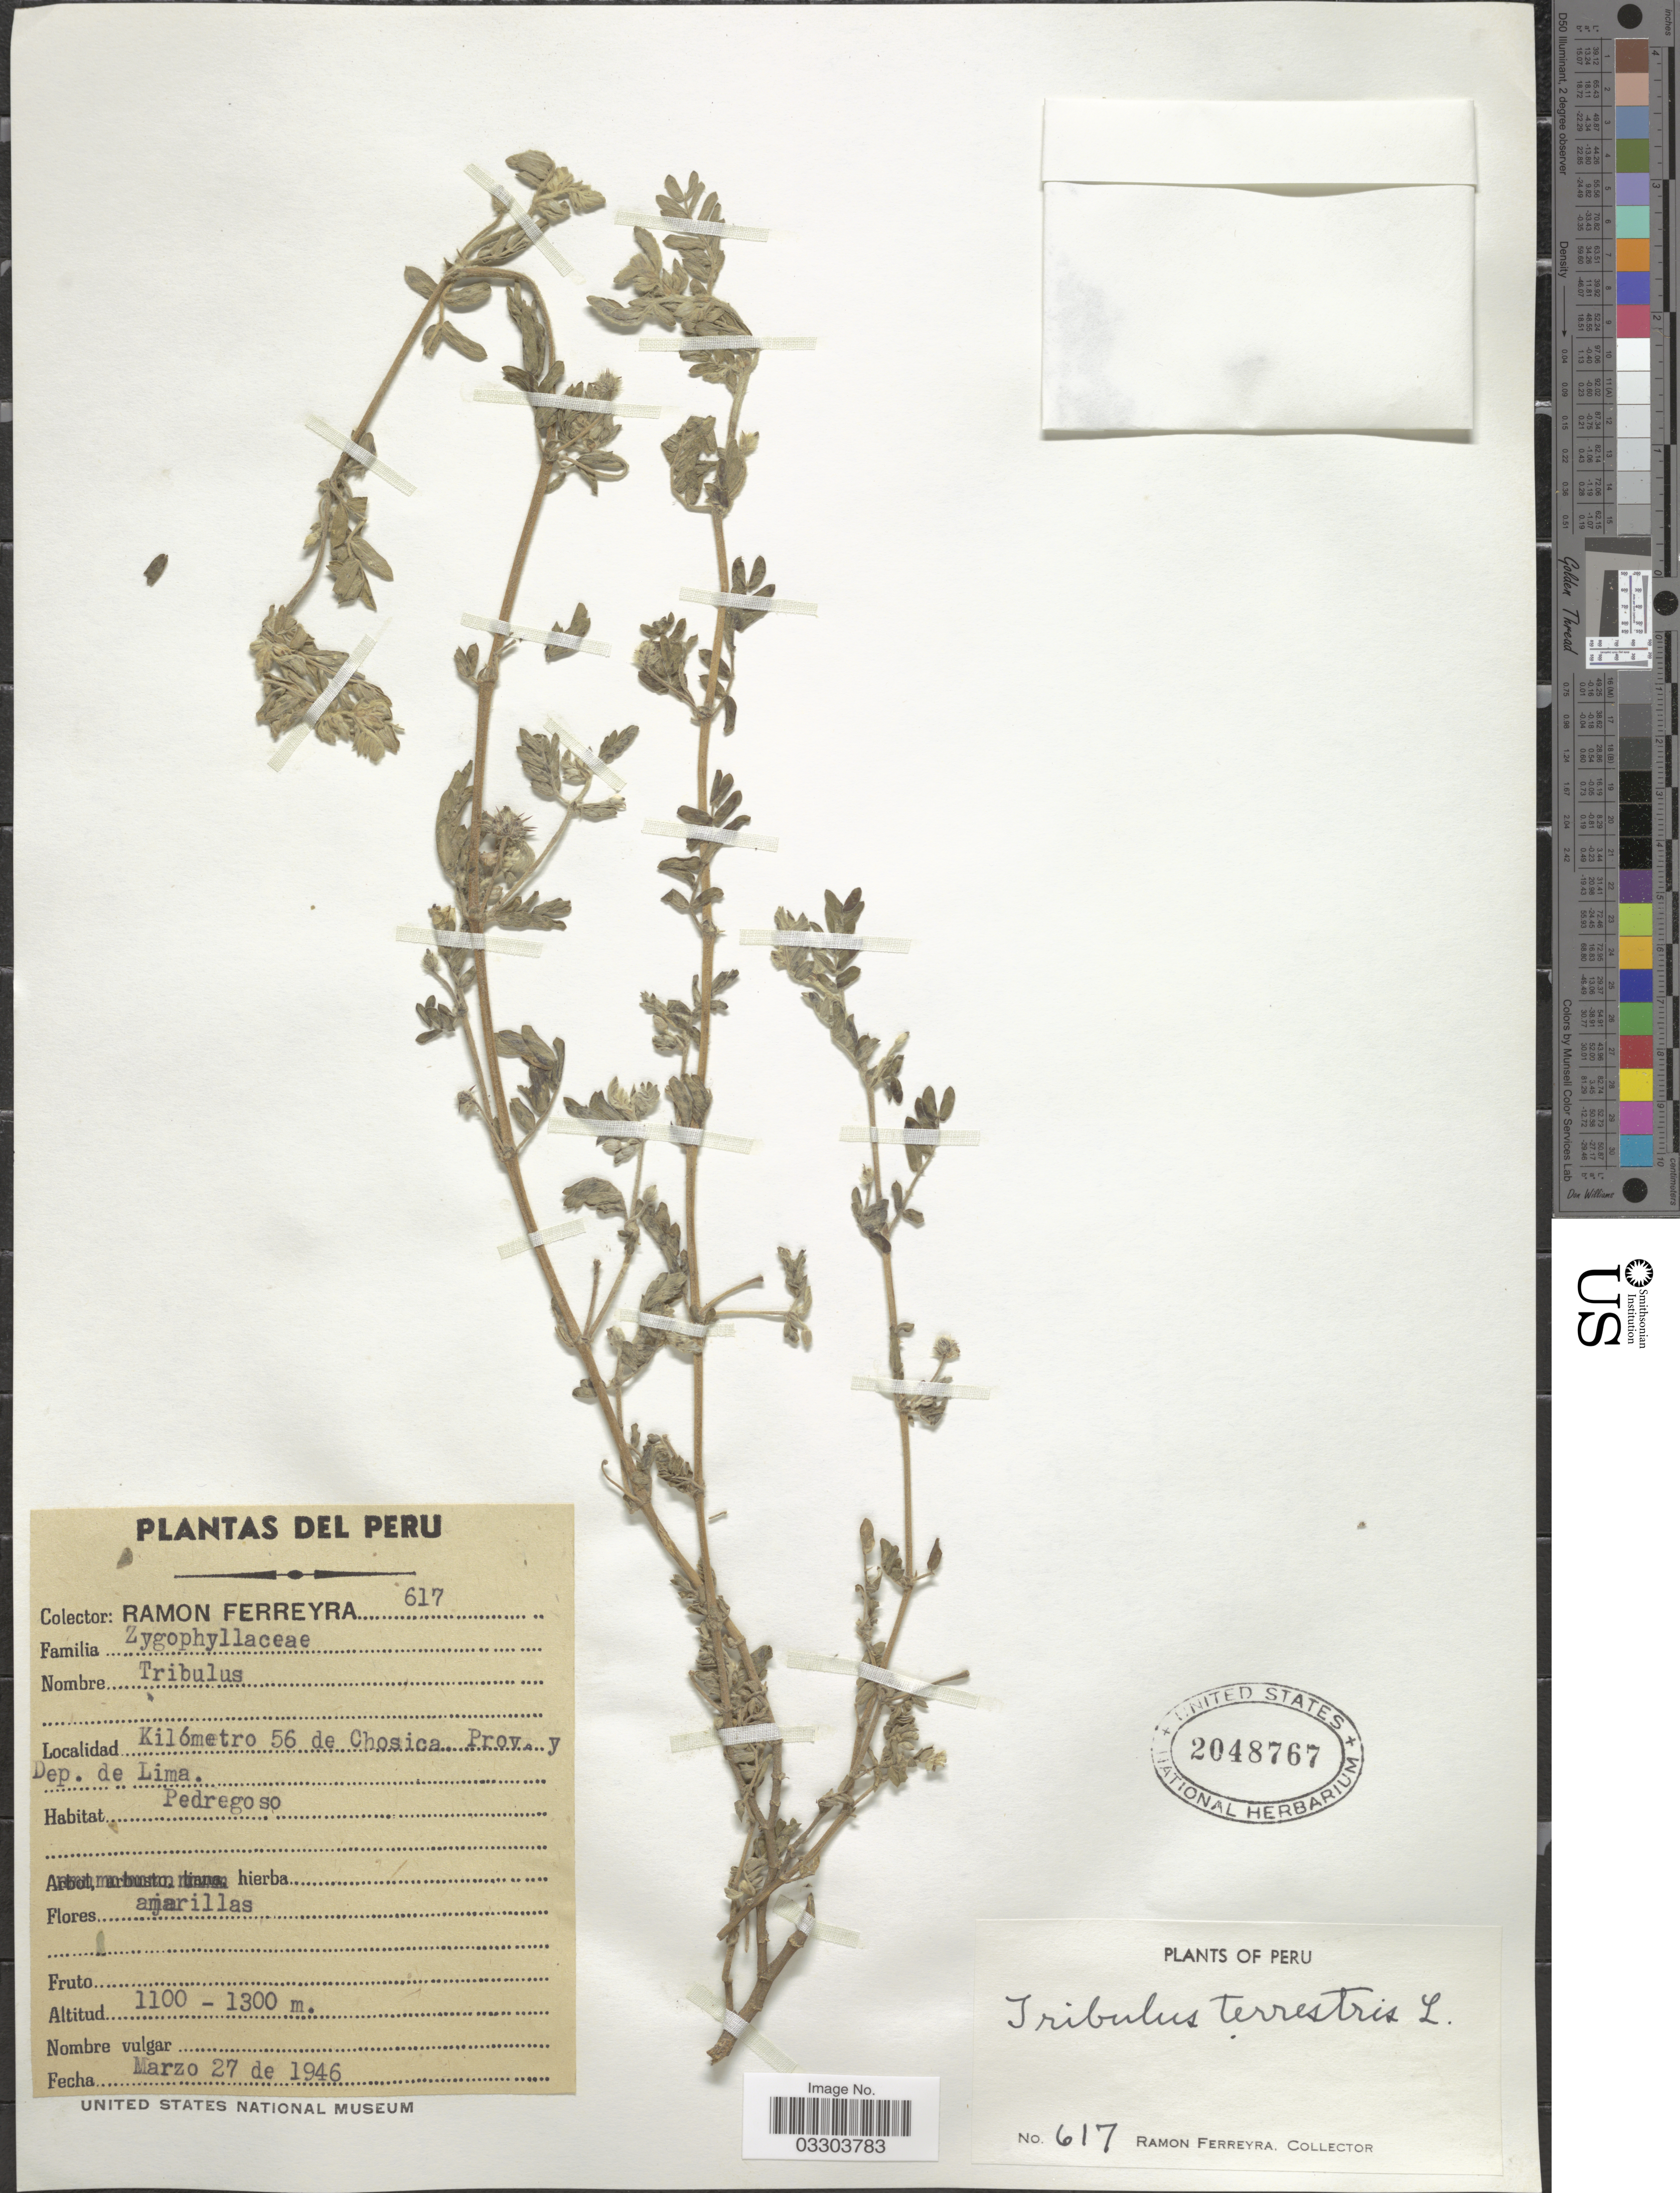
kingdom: Plantae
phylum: Tracheophyta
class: Magnoliopsida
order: Zygophyllales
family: Zygophyllaceae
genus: Tribulus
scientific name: Tribulus terrestris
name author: L.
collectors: R. A. Ferreyra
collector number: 617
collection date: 1946-03-27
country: Peru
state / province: Lima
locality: Kilómetro 56 de Chosica. Prov. y Dep. de Lima.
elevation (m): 1100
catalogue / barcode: US 2048767